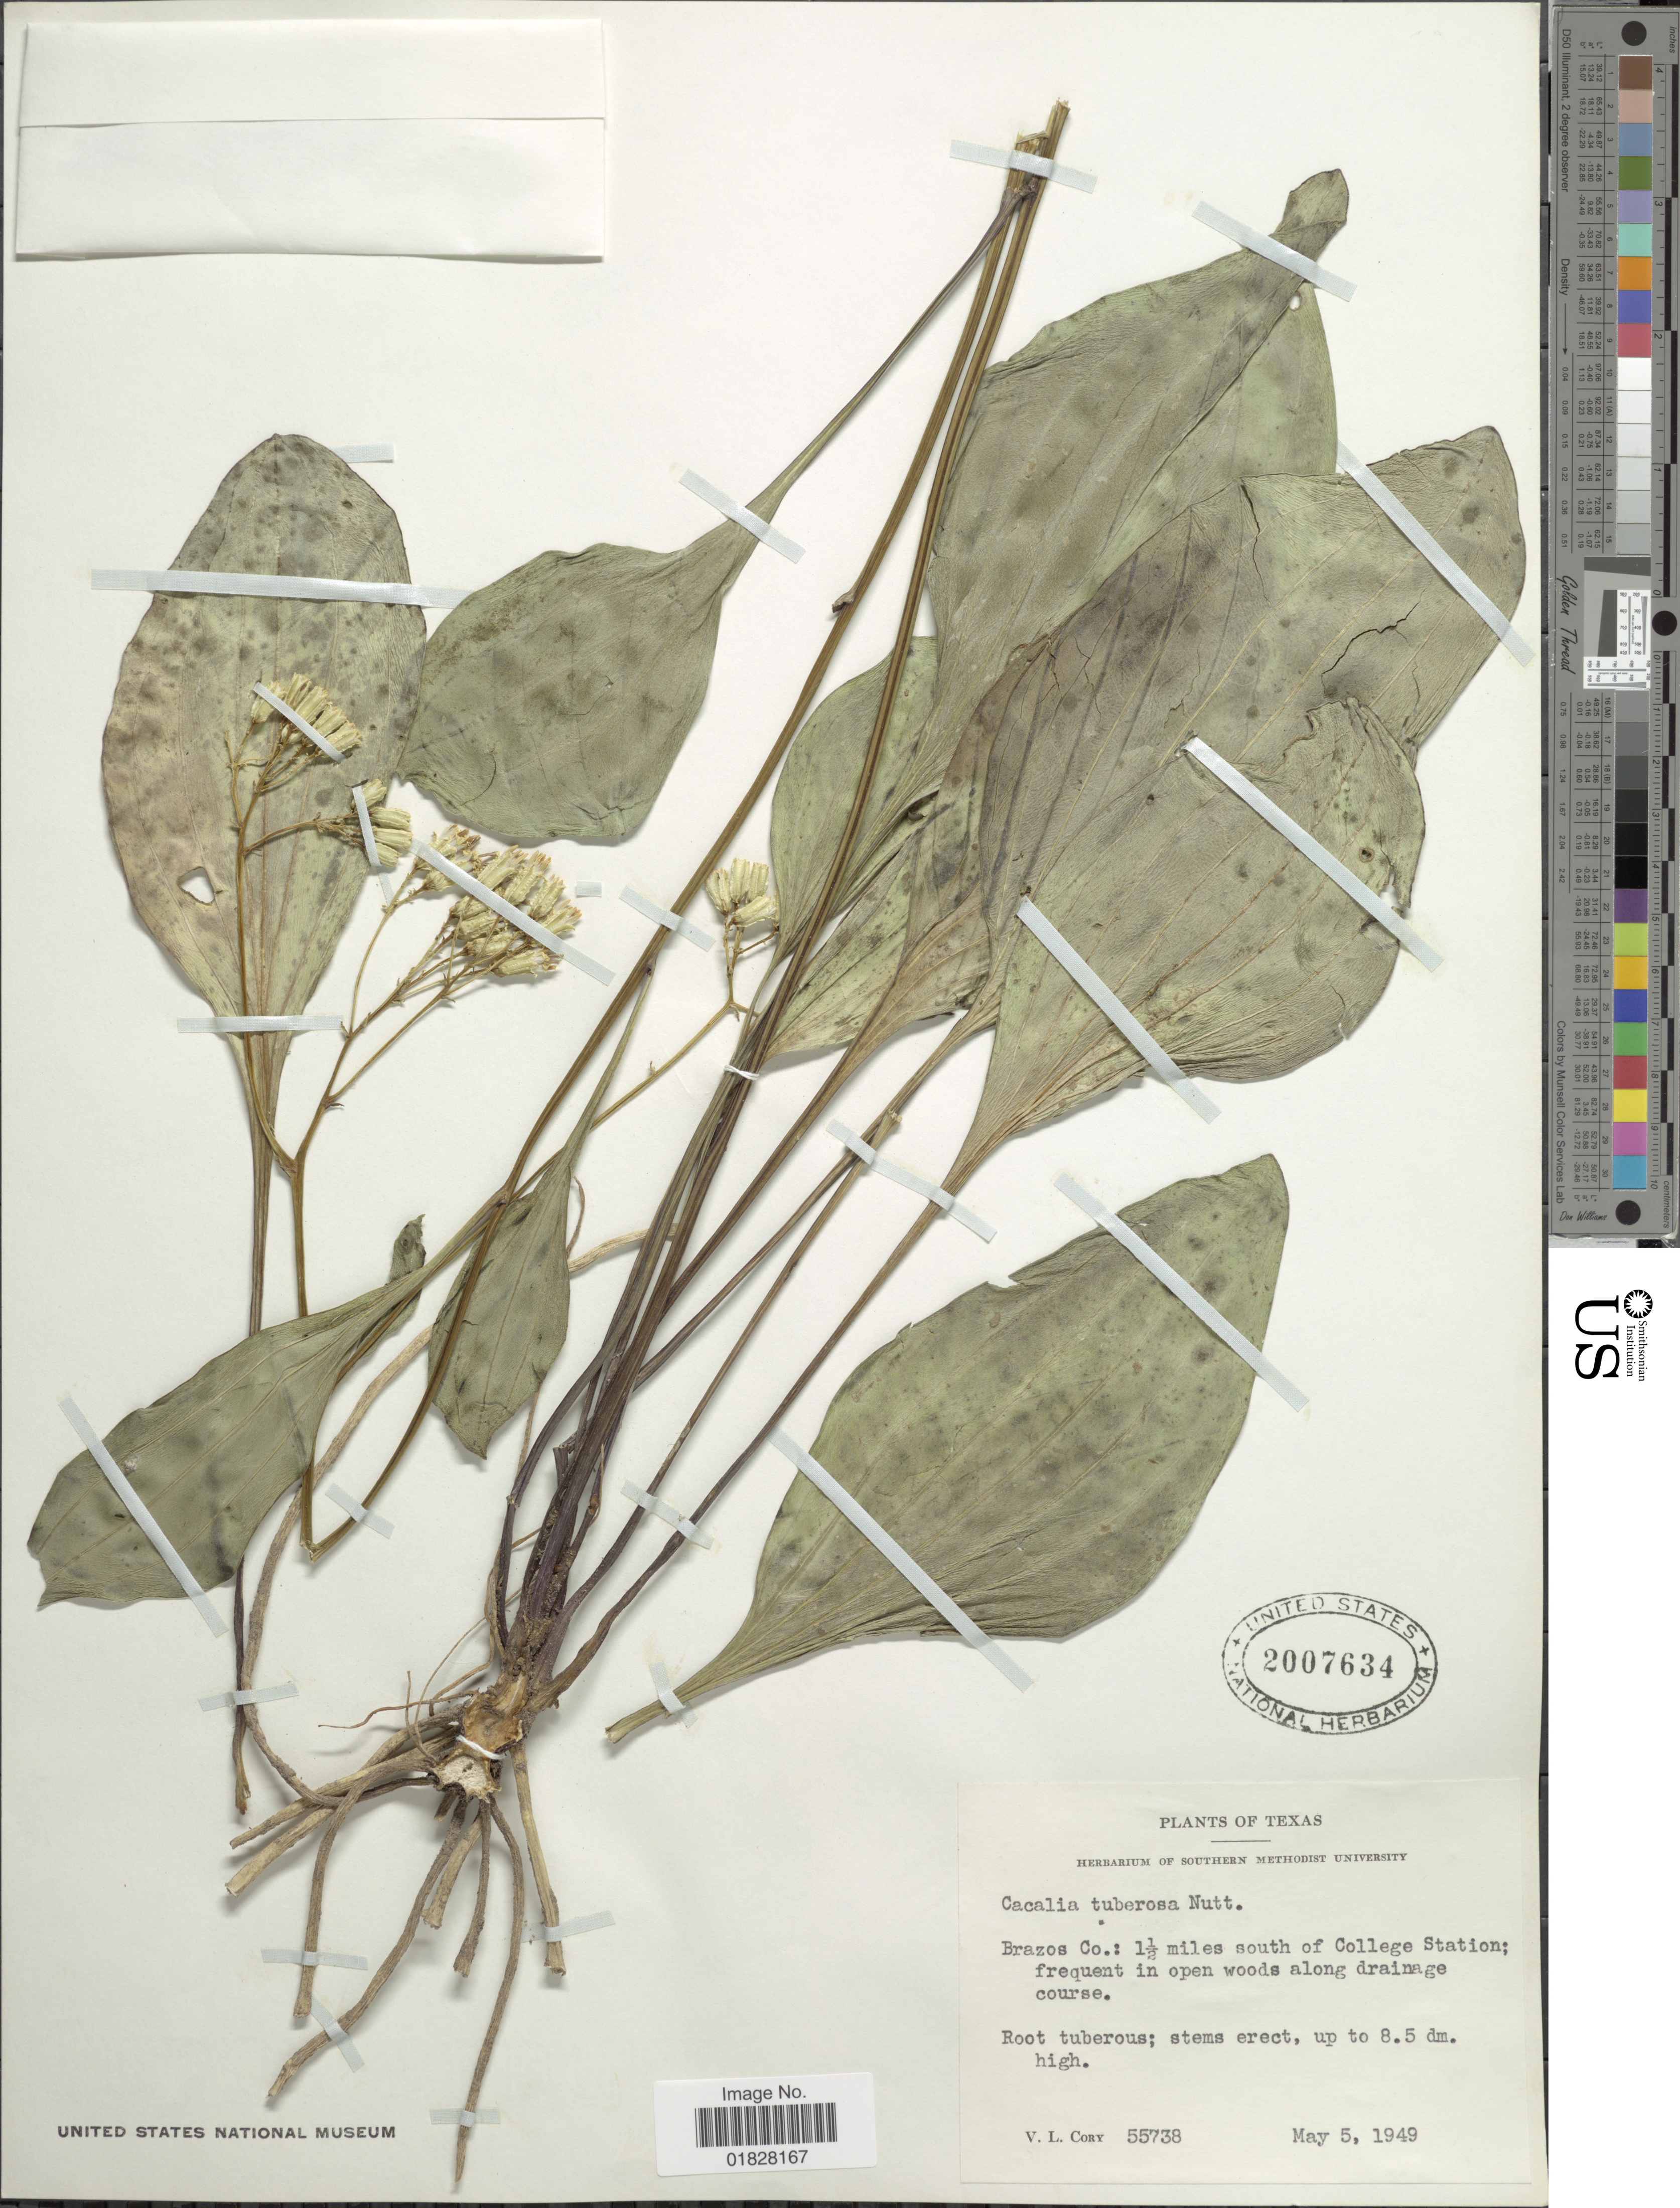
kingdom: Plantae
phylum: Tracheophyta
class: Magnoliopsida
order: Asterales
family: Asteraceae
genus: Arnoglossum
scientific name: Arnoglossum plantagineum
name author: Raf.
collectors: V. Cory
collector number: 55738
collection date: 1949-05-05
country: United States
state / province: Texas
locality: Brazos Co.: 1½ miles south of College Station; frequent in open woods along drainage course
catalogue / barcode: US 2007634